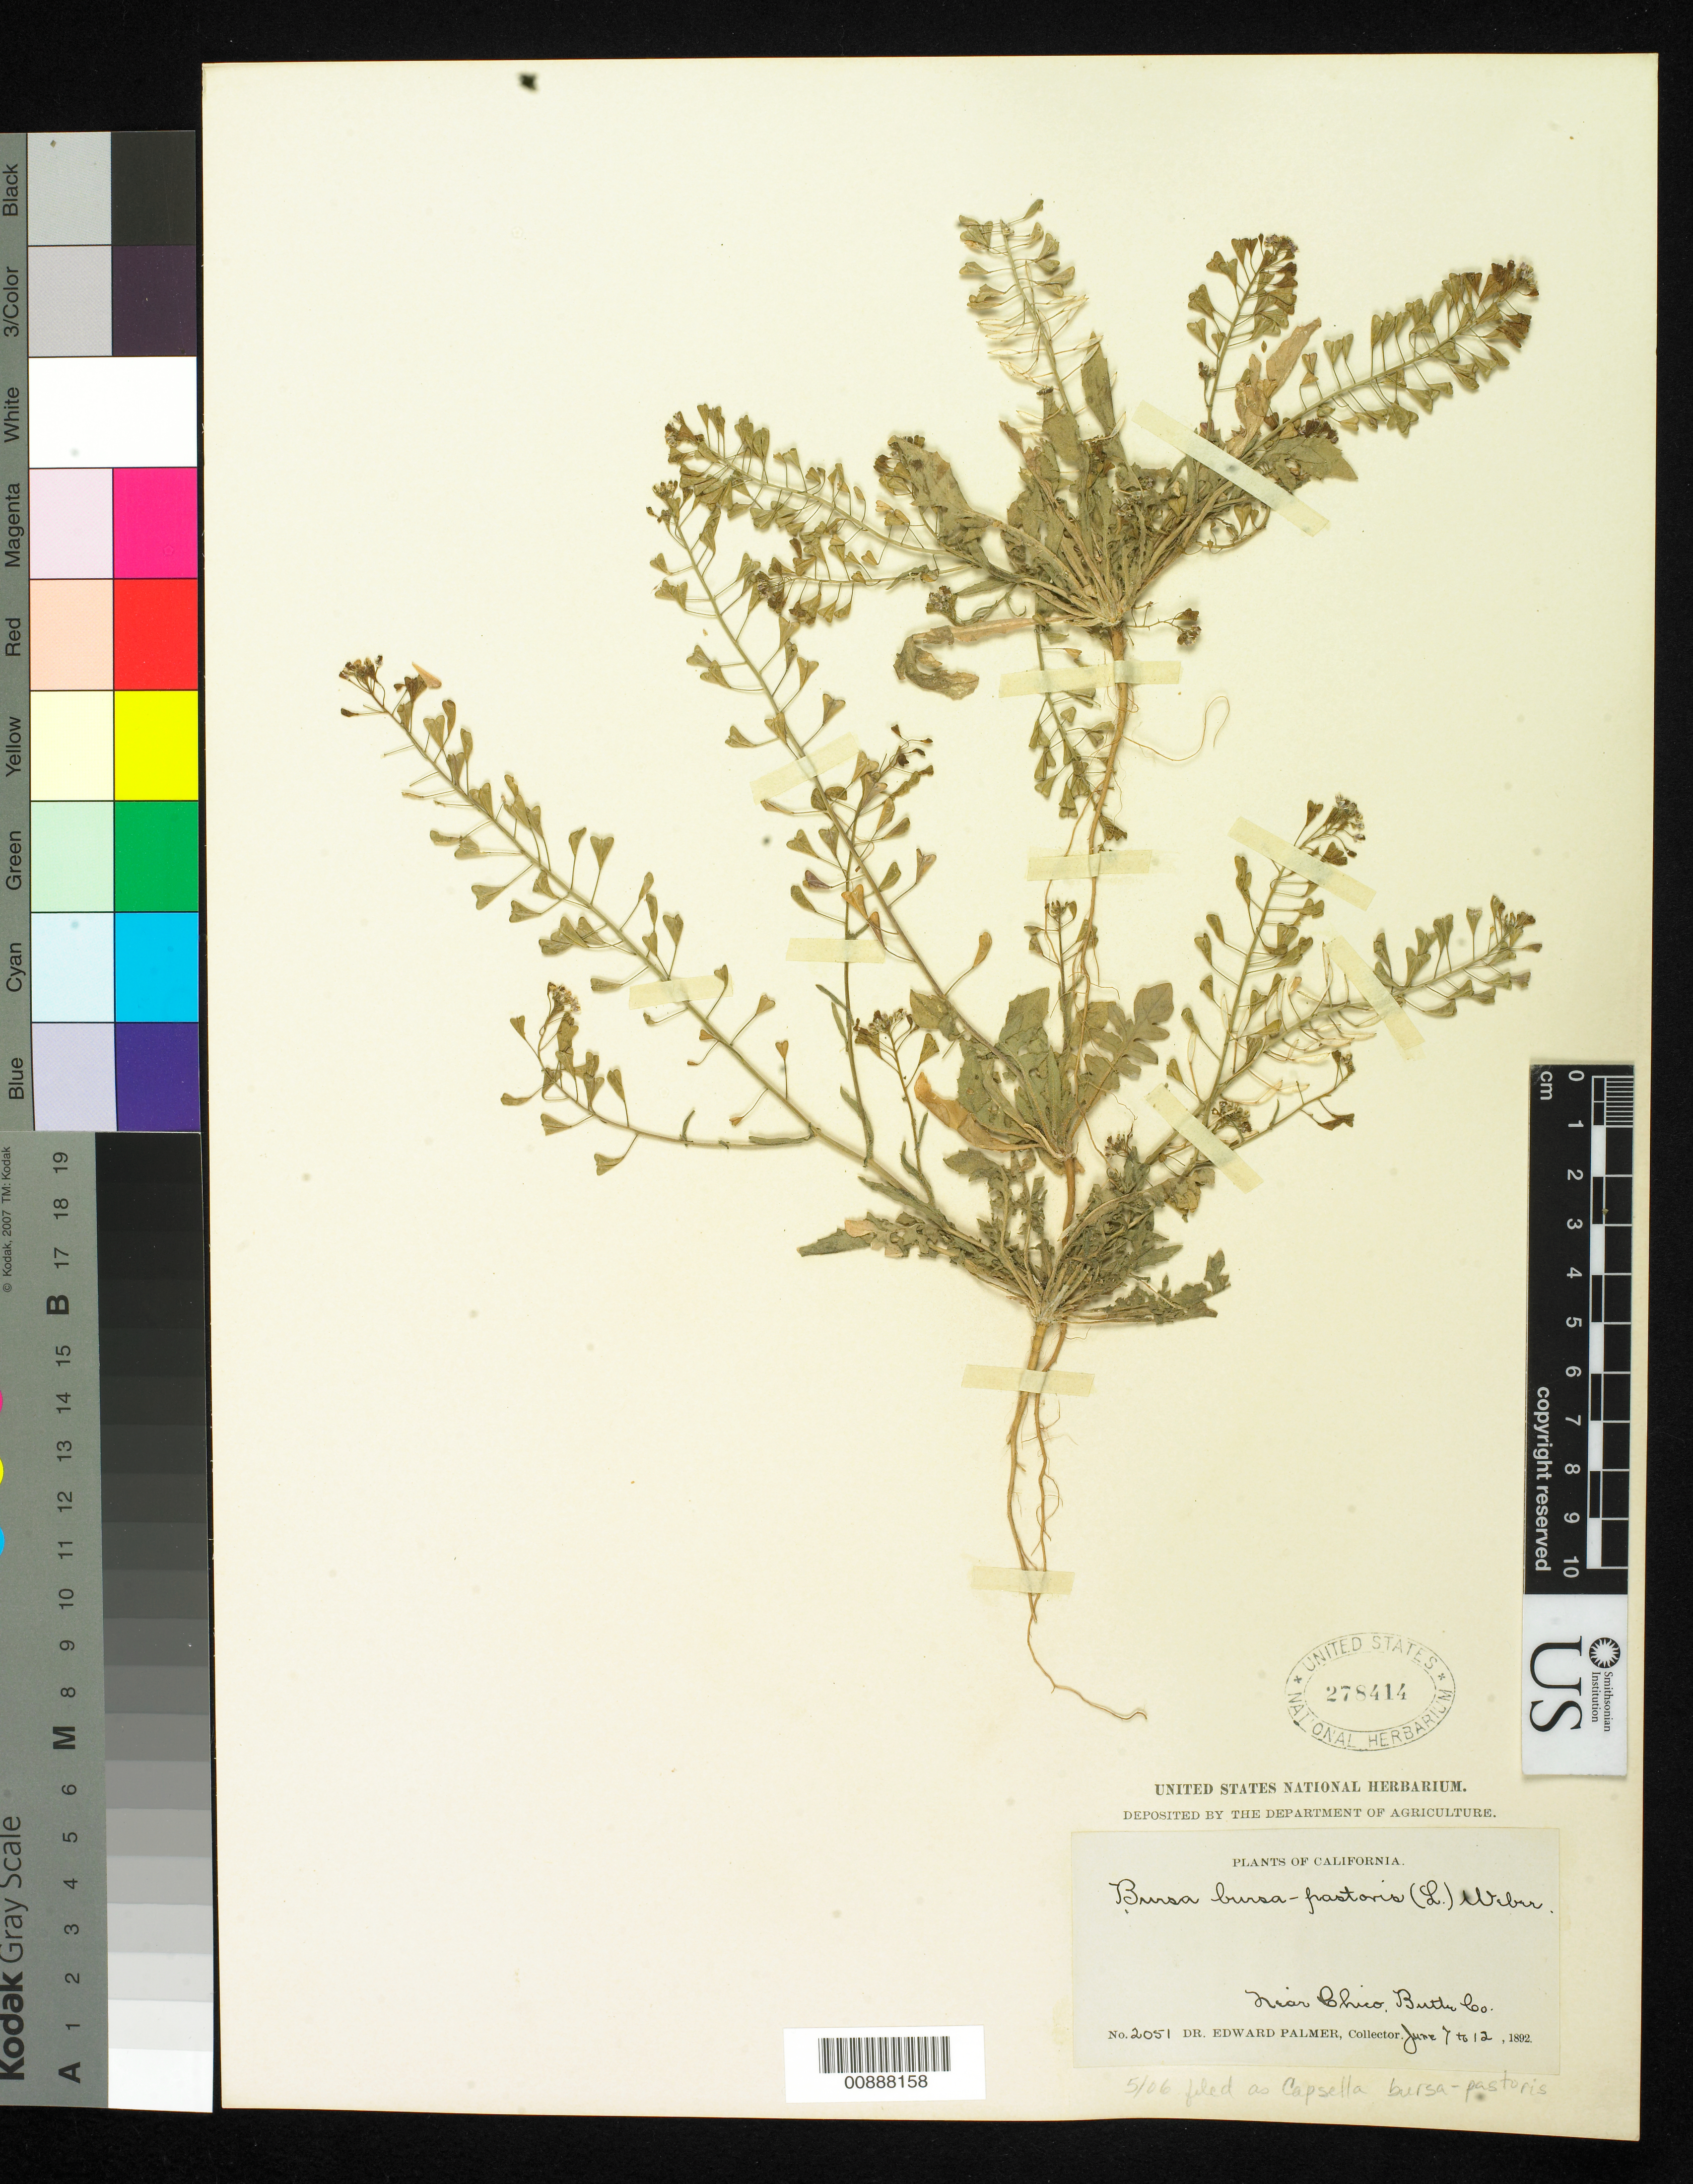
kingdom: Plantae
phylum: Tracheophyta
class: Magnoliopsida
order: Brassicales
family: Brassicaceae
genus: Capsella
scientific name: Capsella bursa-pastoris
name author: (L.) Medik.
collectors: E. Palmer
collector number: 2051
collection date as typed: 07 Jun 1892 to 12 Jun 1892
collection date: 1892-06-07/1892-06-12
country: United States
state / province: California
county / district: Butte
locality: Near Chico, Butte County, California.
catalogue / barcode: US 278414